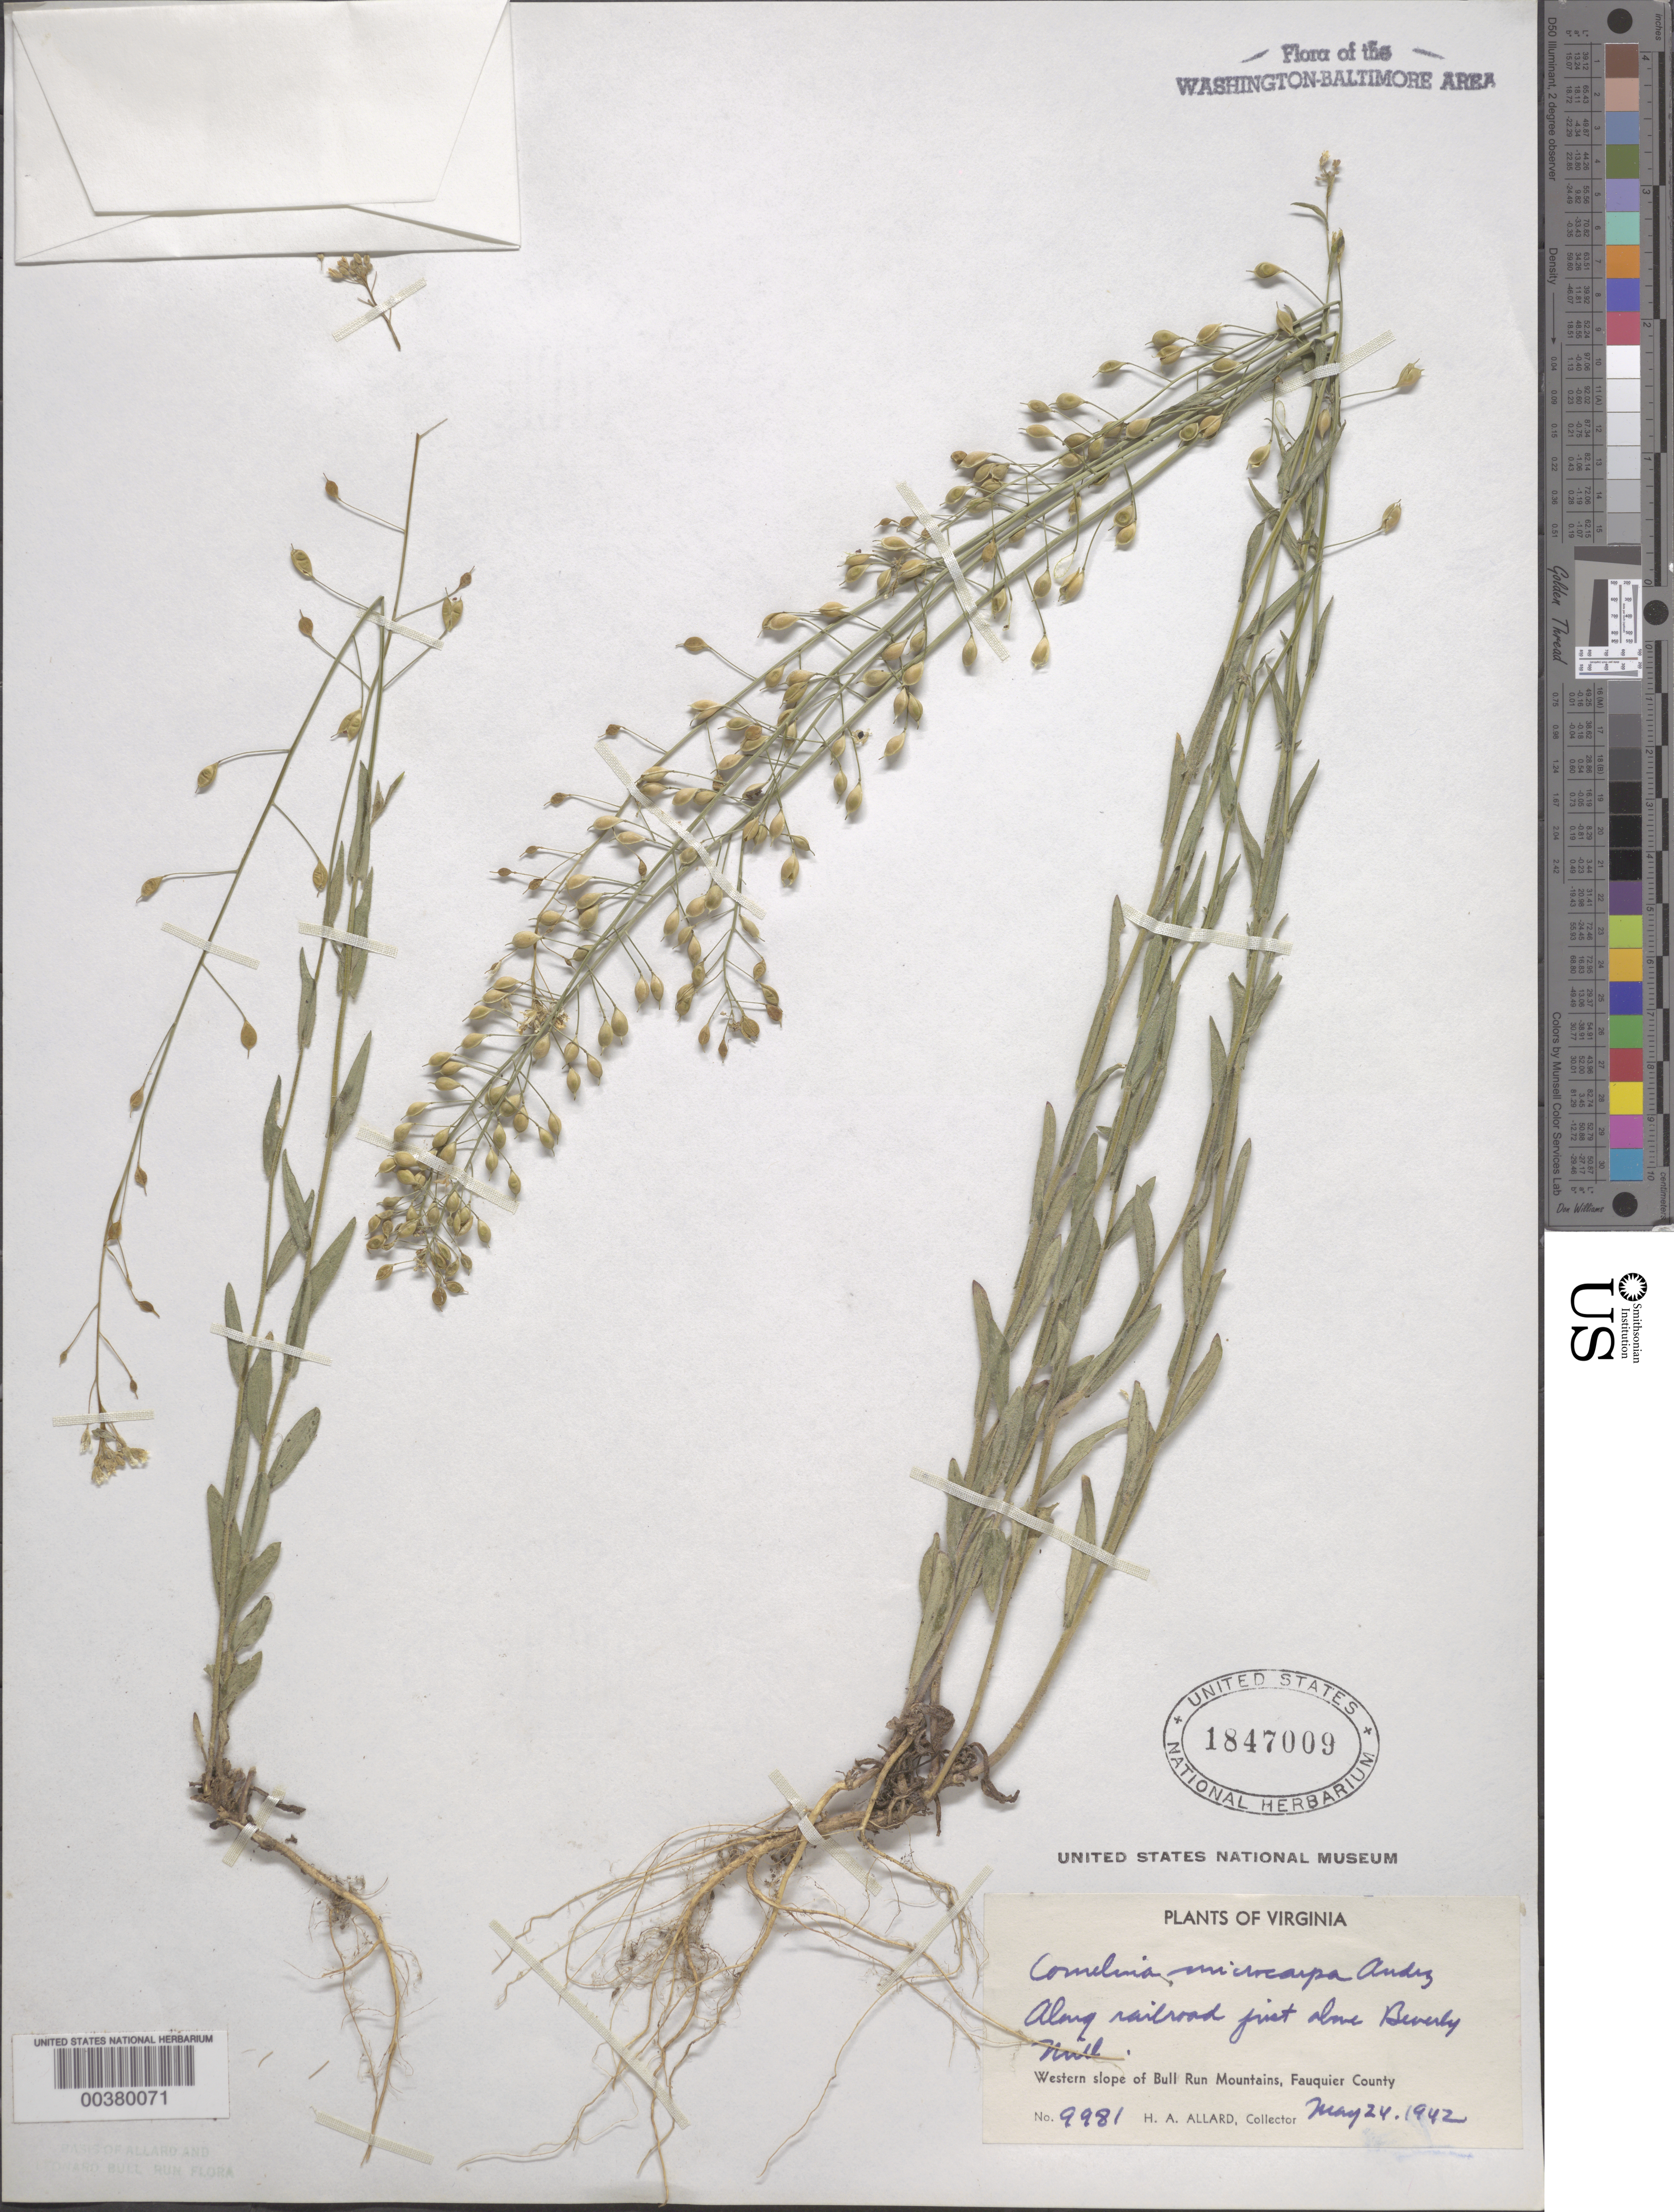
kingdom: Plantae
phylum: Tracheophyta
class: Magnoliopsida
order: Brassicales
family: Brassicaceae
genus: Camelina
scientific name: Camelina microcarpa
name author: DC.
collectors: H. A. Allard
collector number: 9981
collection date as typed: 24 May 1942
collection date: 1942-05-24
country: United States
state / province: Virginia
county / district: Fauquier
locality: Above Beverley Mill, Railroad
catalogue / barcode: US 1847009